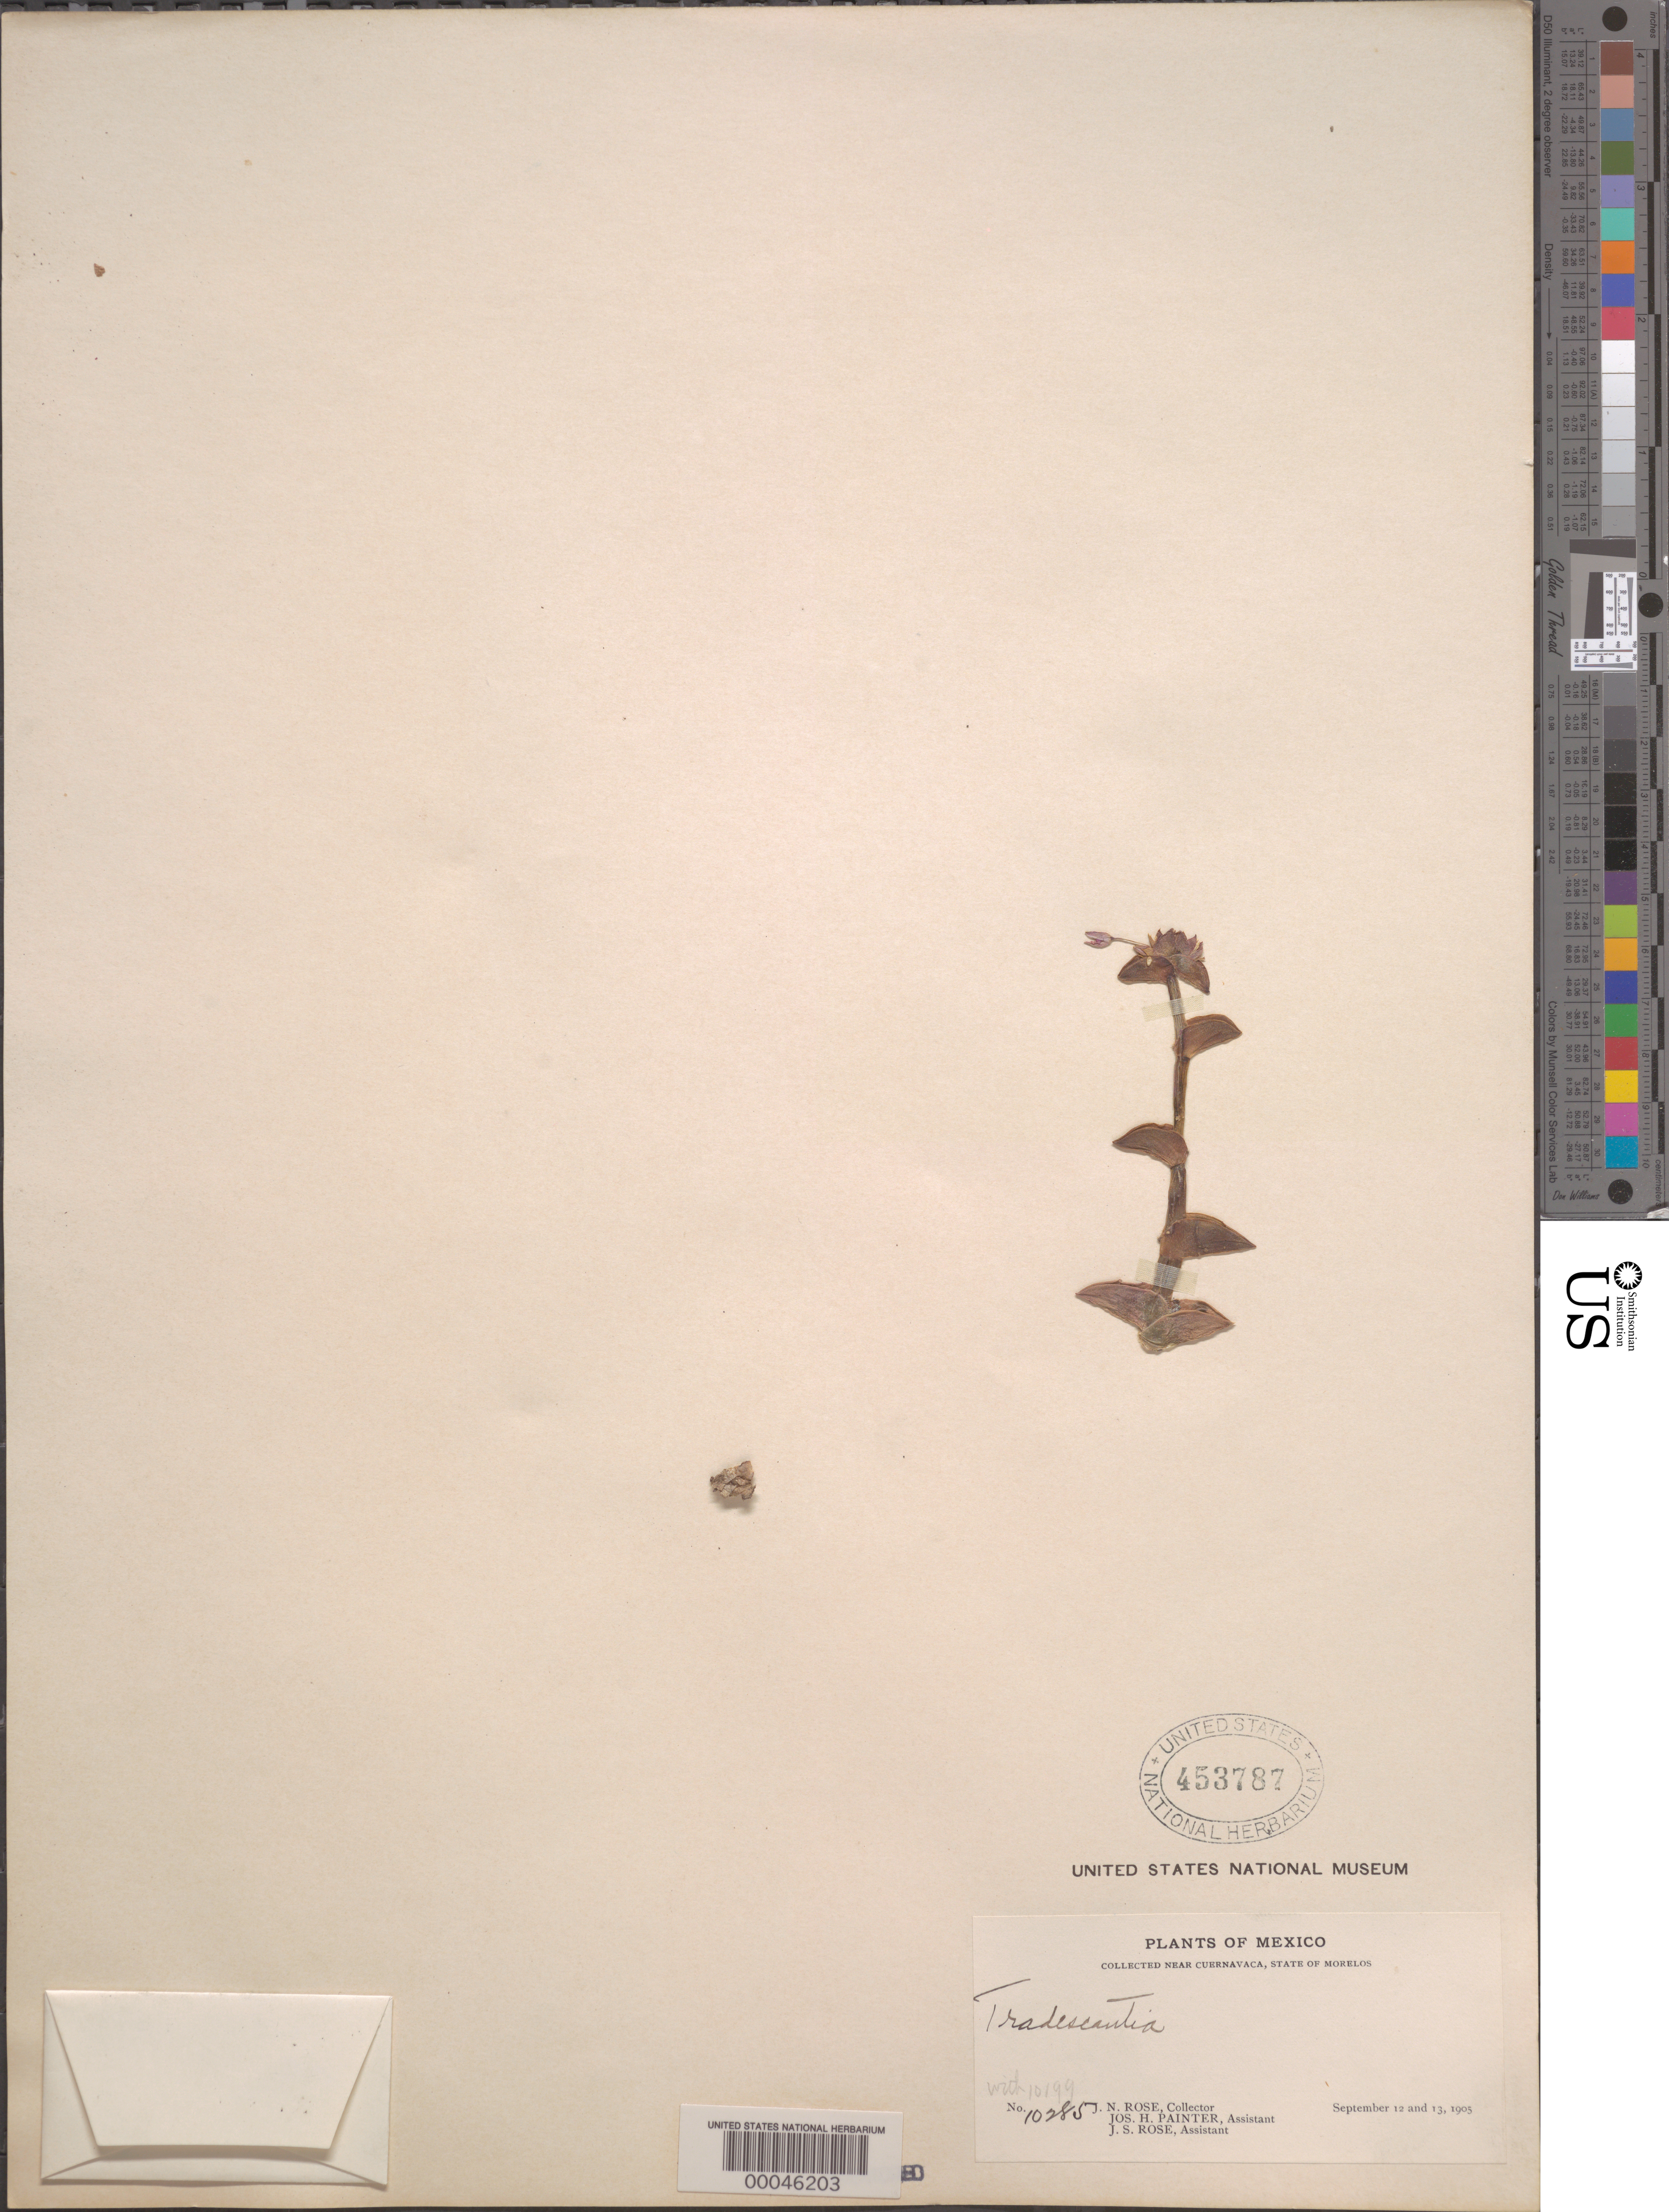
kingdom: Plantae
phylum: Tracheophyta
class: Liliopsida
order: Commelinales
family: Commelinaceae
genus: Callisia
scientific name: Callisia navicularis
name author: (Orteges) D.R. Hunt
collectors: J. N. Rose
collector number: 10285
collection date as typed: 12 Sep 1905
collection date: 1905-09-12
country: Mexico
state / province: Morelos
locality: Near Cuernavaca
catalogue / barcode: US 453787